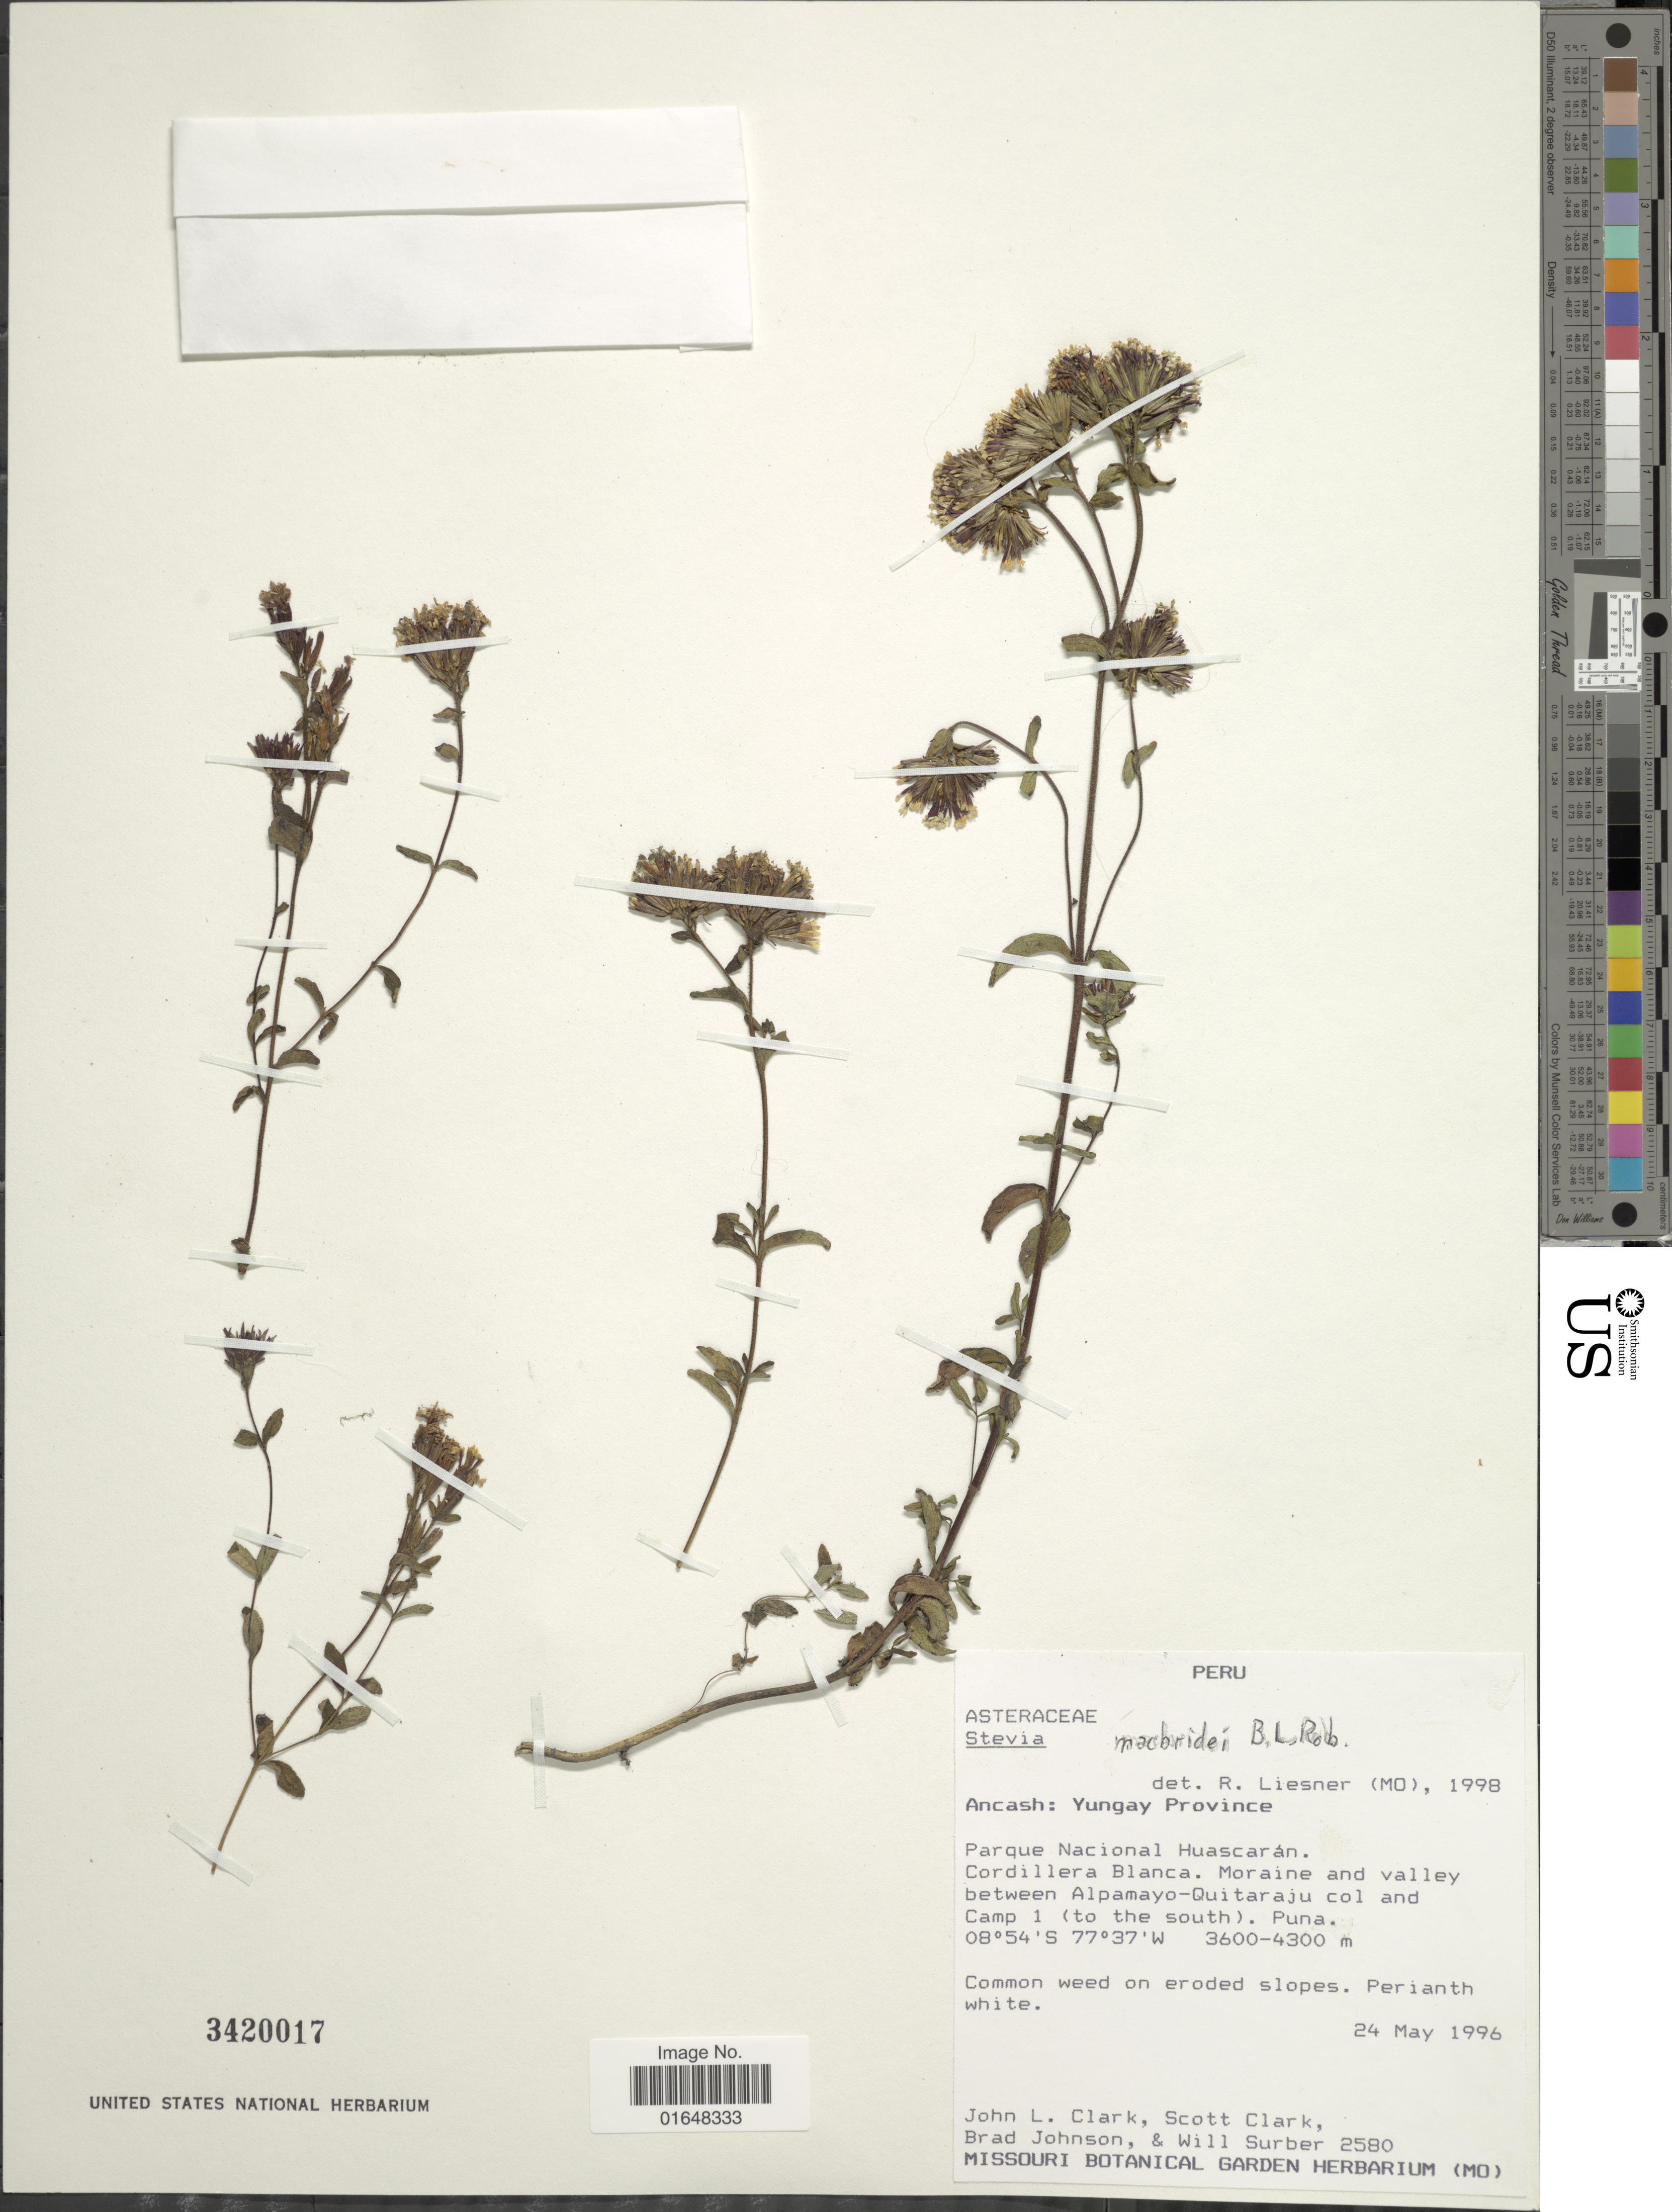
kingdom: Plantae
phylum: Tracheophyta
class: Magnoliopsida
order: Asterales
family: Asteraceae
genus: Stevia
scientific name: Stevia macbridei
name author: B.L. Rob.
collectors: J. J. Clark, S. Clark, B. Johnson & W. Surber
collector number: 2580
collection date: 1996-05-24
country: Peru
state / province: Ancash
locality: Ancash: Yungay Province. Parque Nacional Huascarán. Cordillera Blanca. Moraine and valley between Alpamayo-Quitaraju col and Camp 1 (to the south). Puna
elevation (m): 3600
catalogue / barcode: US 3420017